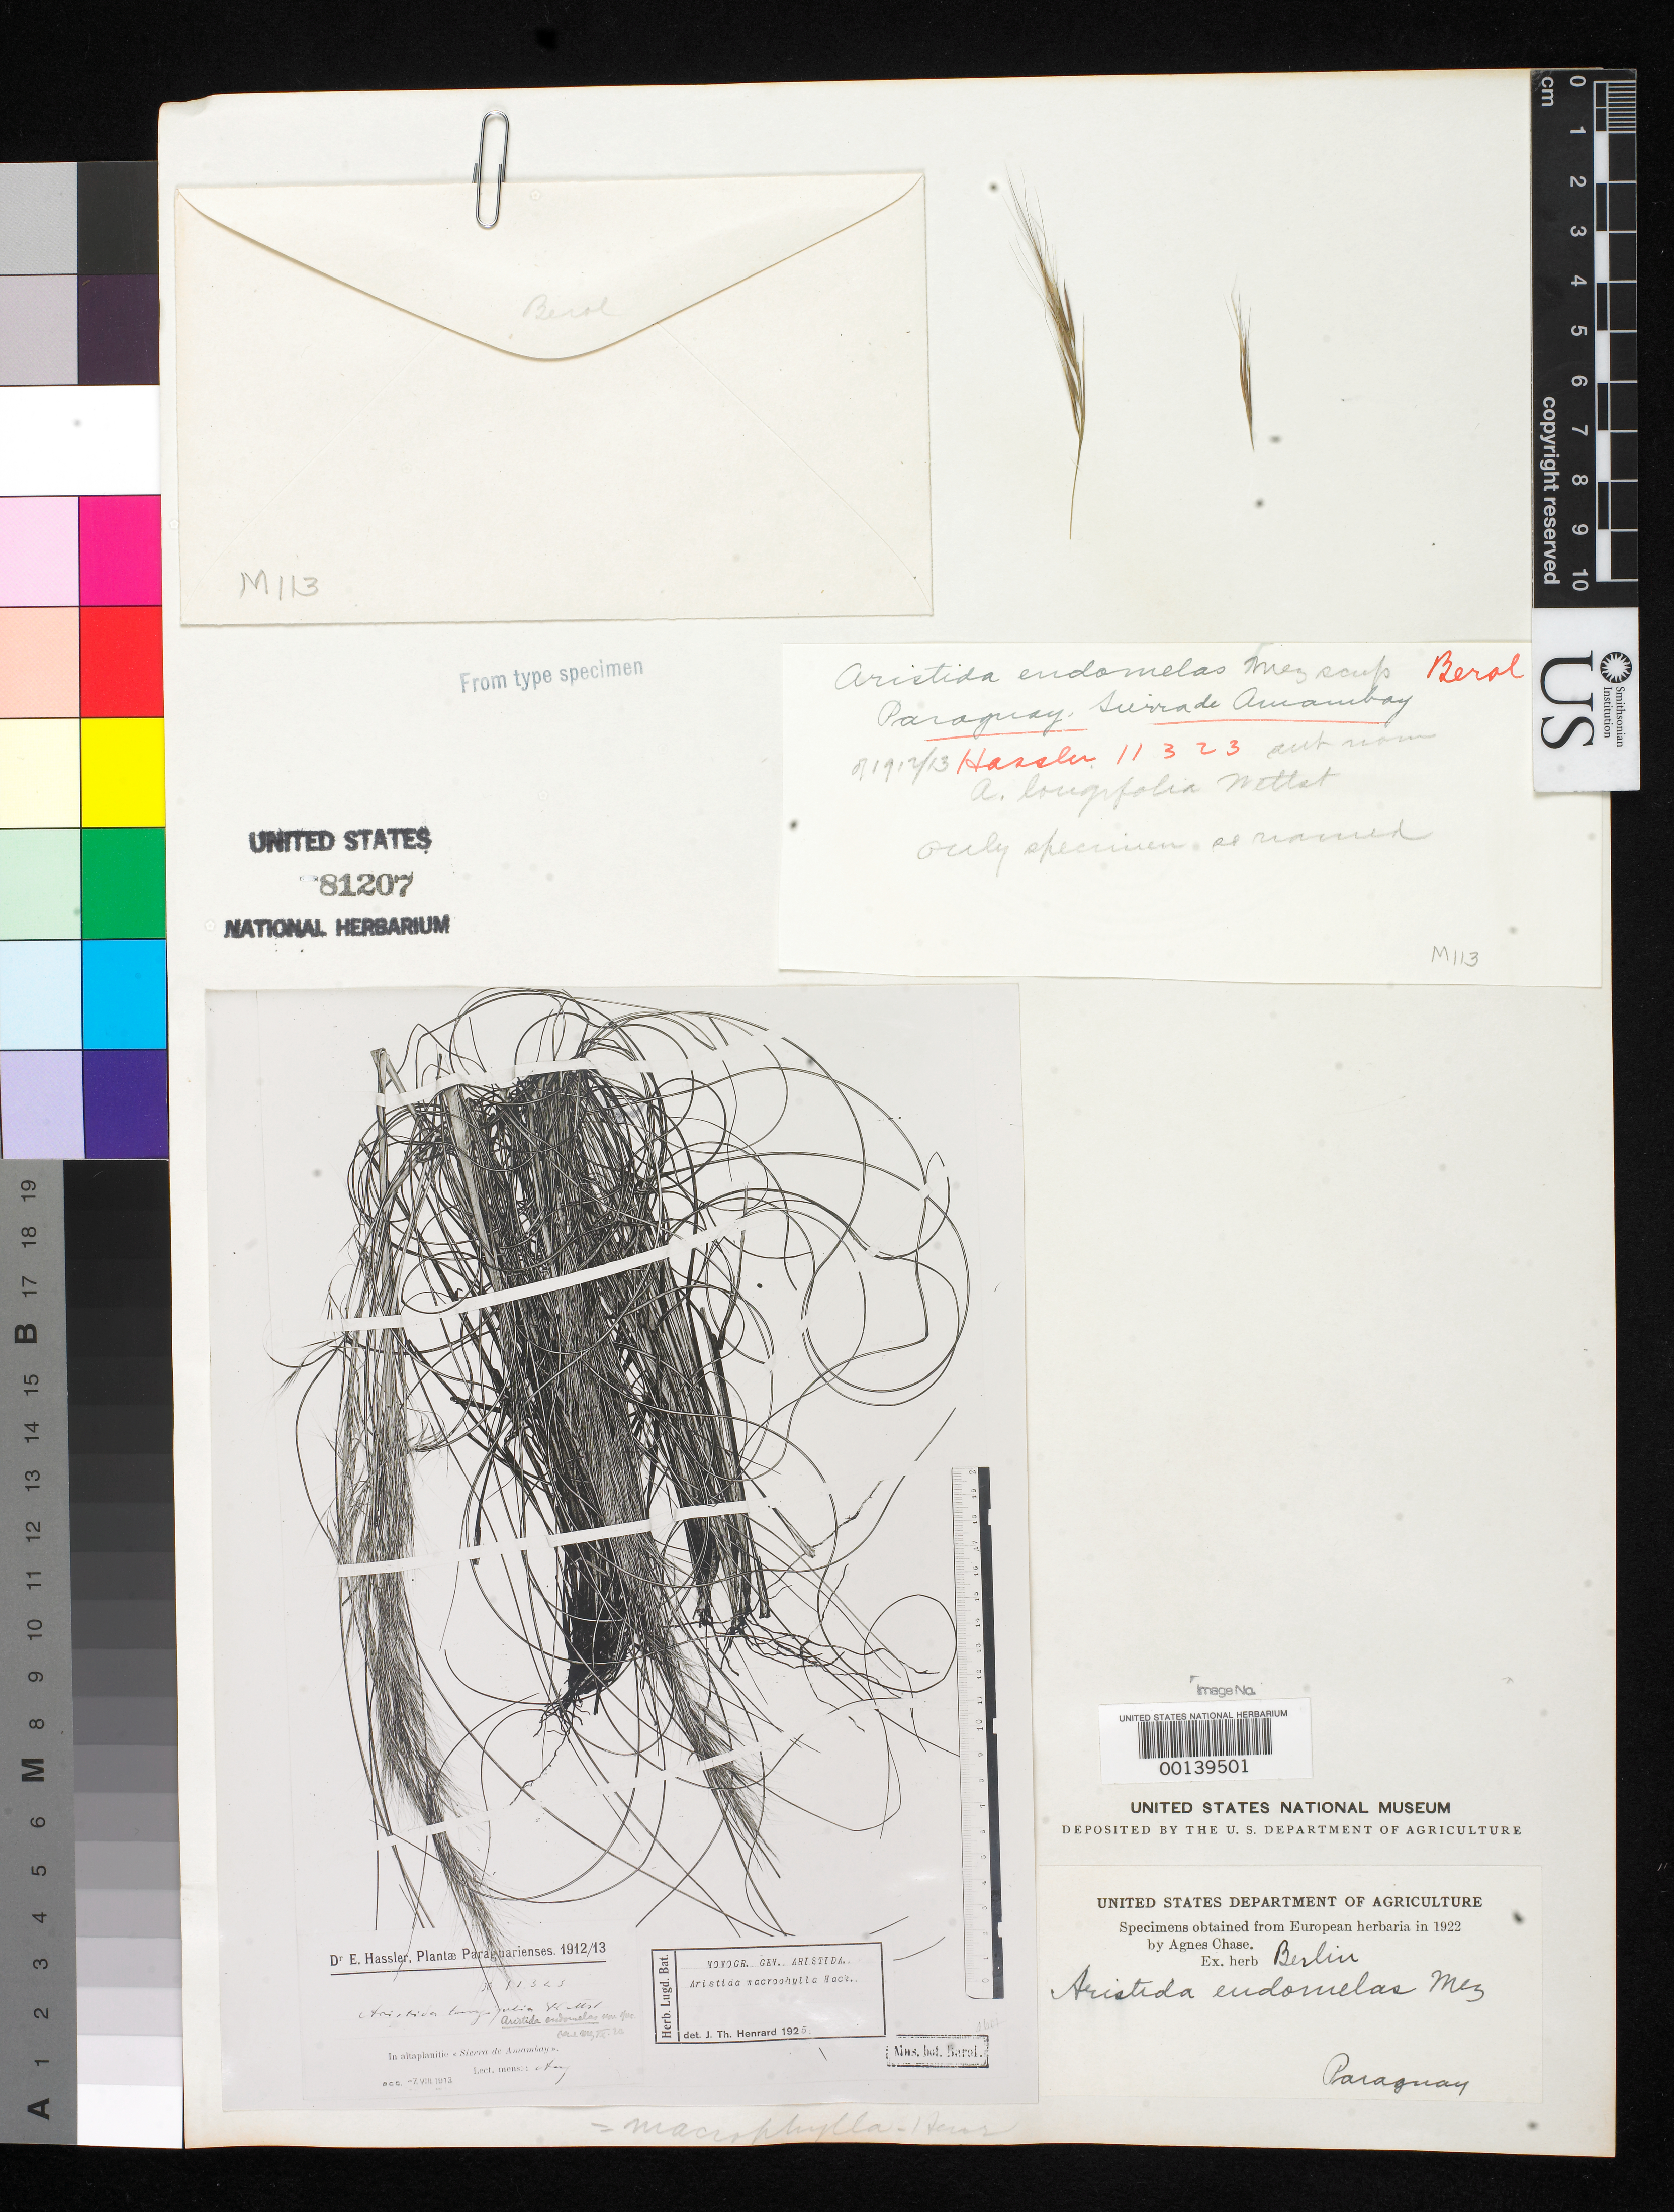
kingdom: Plantae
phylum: Tracheophyta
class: Liliopsida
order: Poales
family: Poaceae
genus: Aristida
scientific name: Aristida endomelas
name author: Mez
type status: Isotype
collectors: E. Hassler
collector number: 11323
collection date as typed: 1912 to -- --- 1913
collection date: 1912/1913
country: Paraguay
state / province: Amambay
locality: Sierra de Amambay.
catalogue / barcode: US 81207